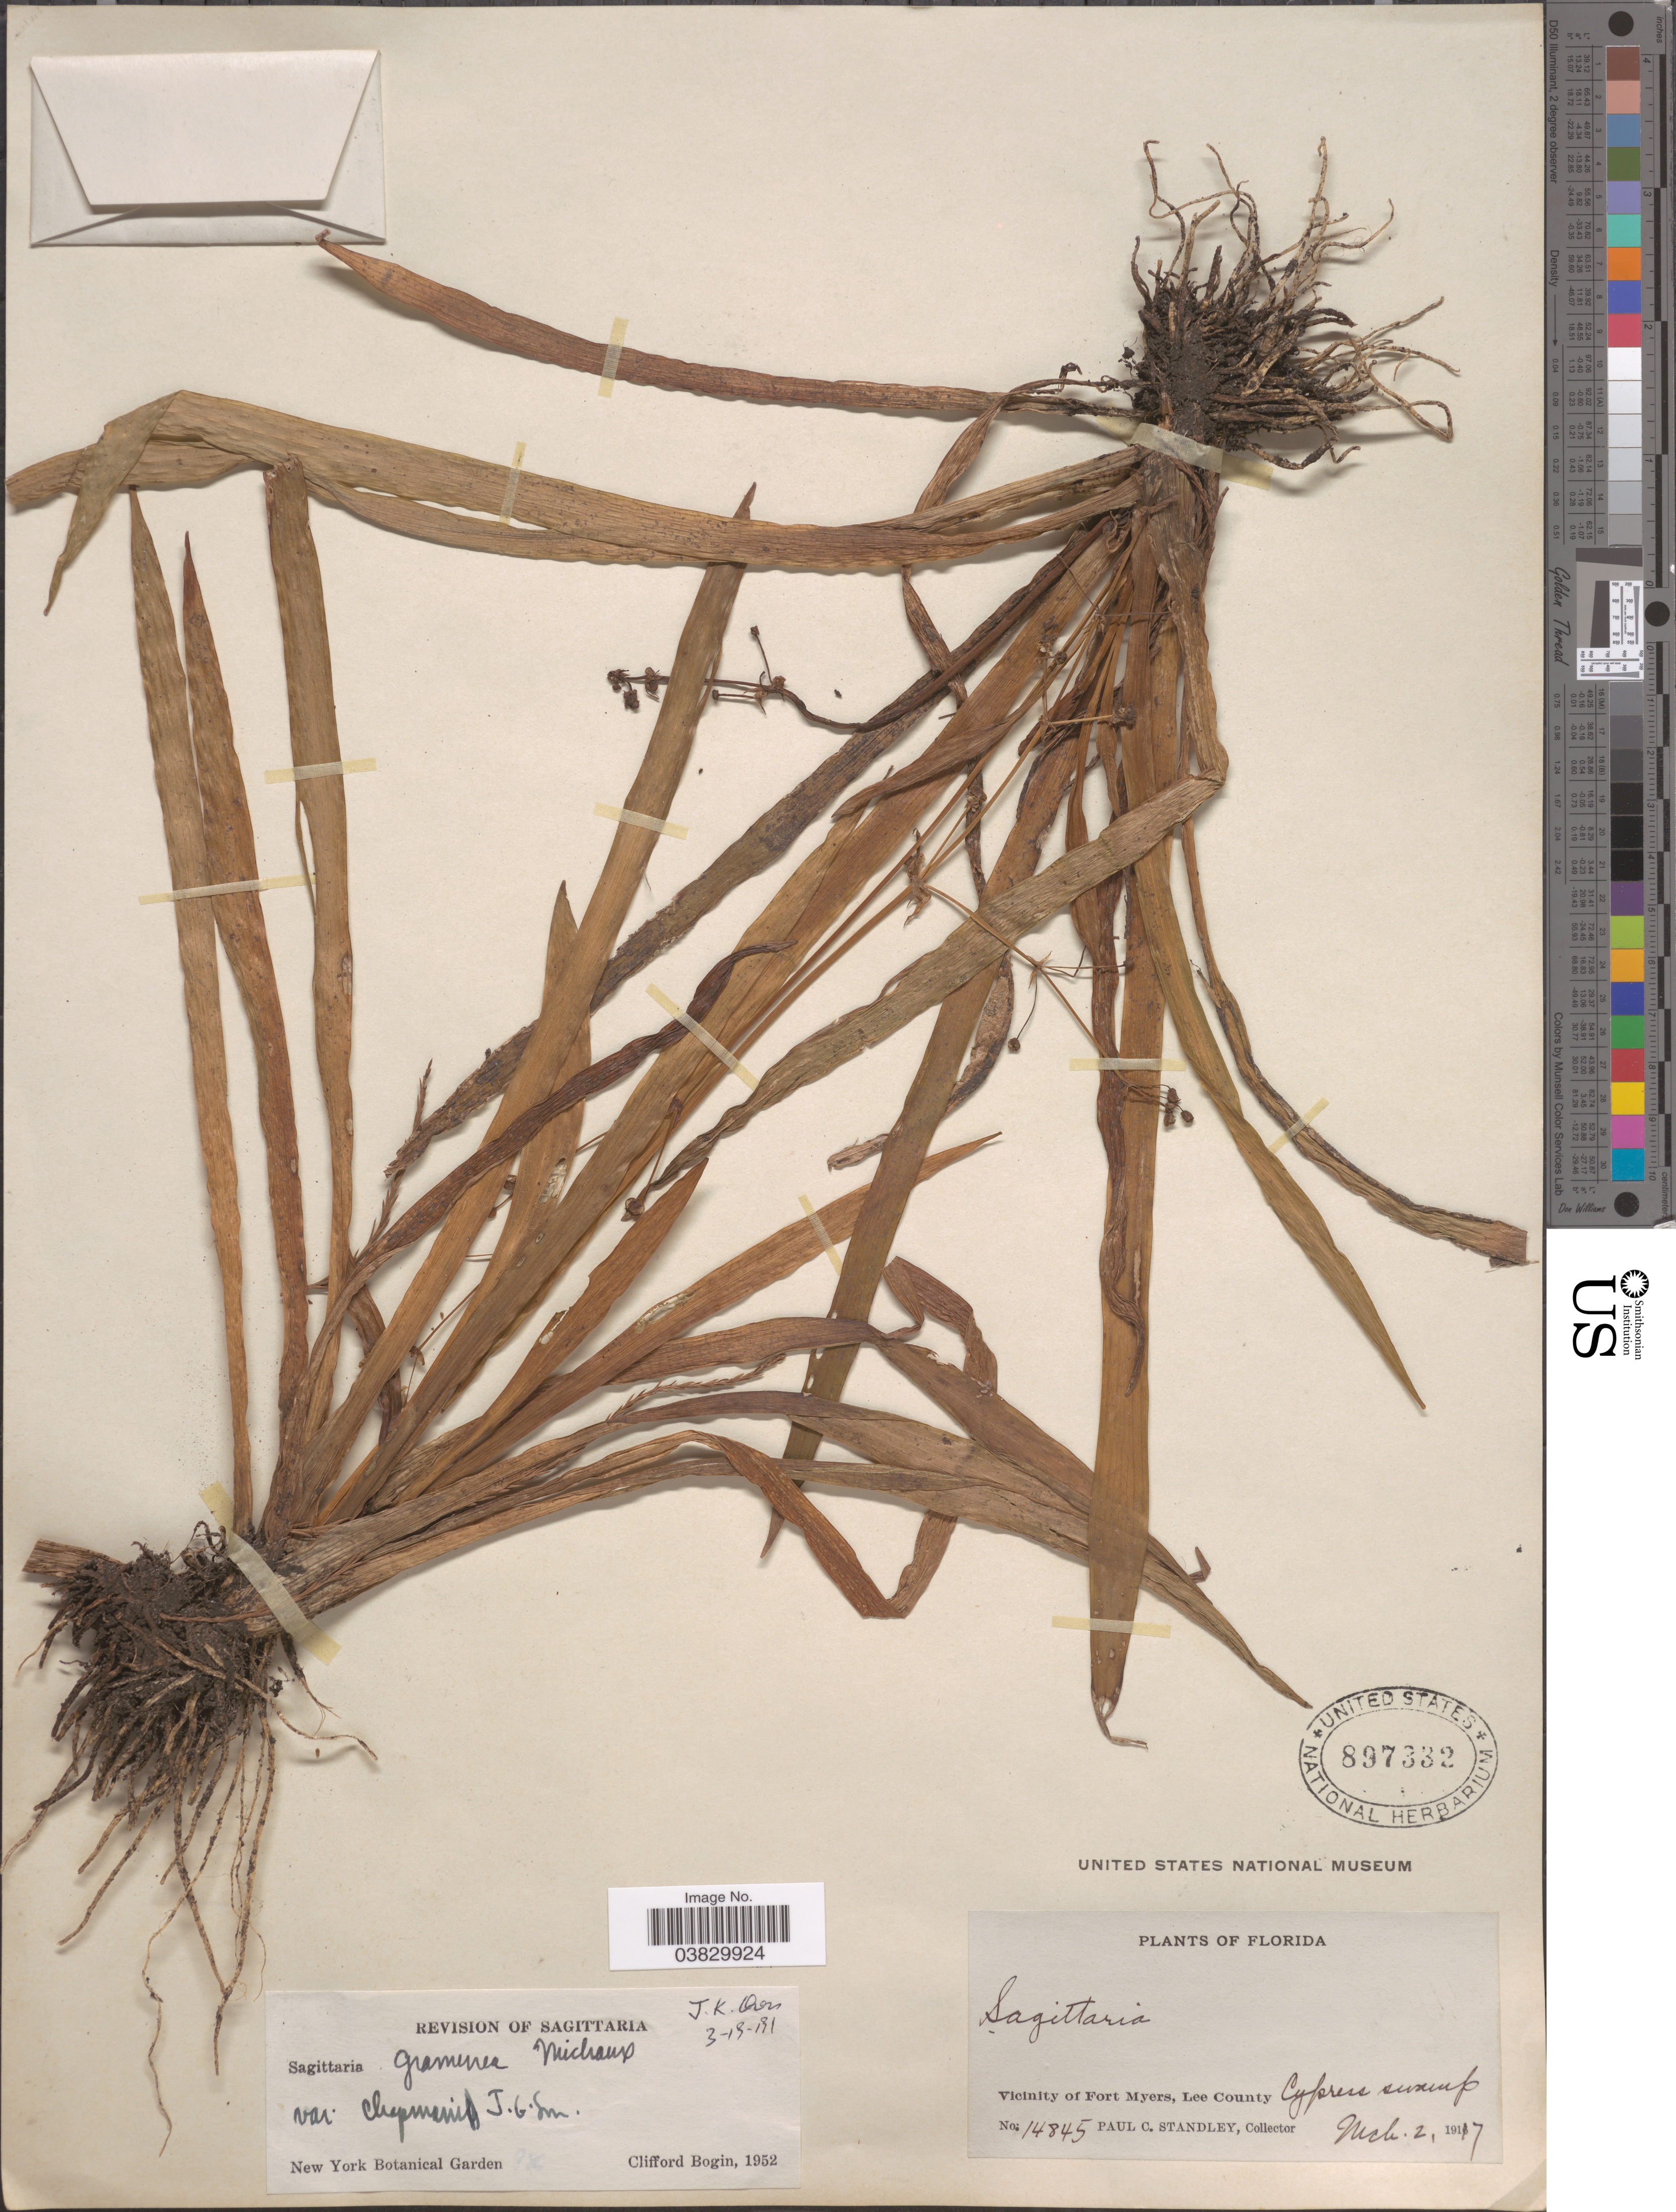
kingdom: Plantae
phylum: Tracheophyta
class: Liliopsida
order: Alismatales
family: Alismataceae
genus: Sagittaria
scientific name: Sagittaria graminea var. chapmanii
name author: J.G. Sm.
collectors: P. C. Standley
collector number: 14845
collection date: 1917-03-02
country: United States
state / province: Florida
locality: Vicinity of Fort Myers, Lee County. Cypress Swamp.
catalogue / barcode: US 897332